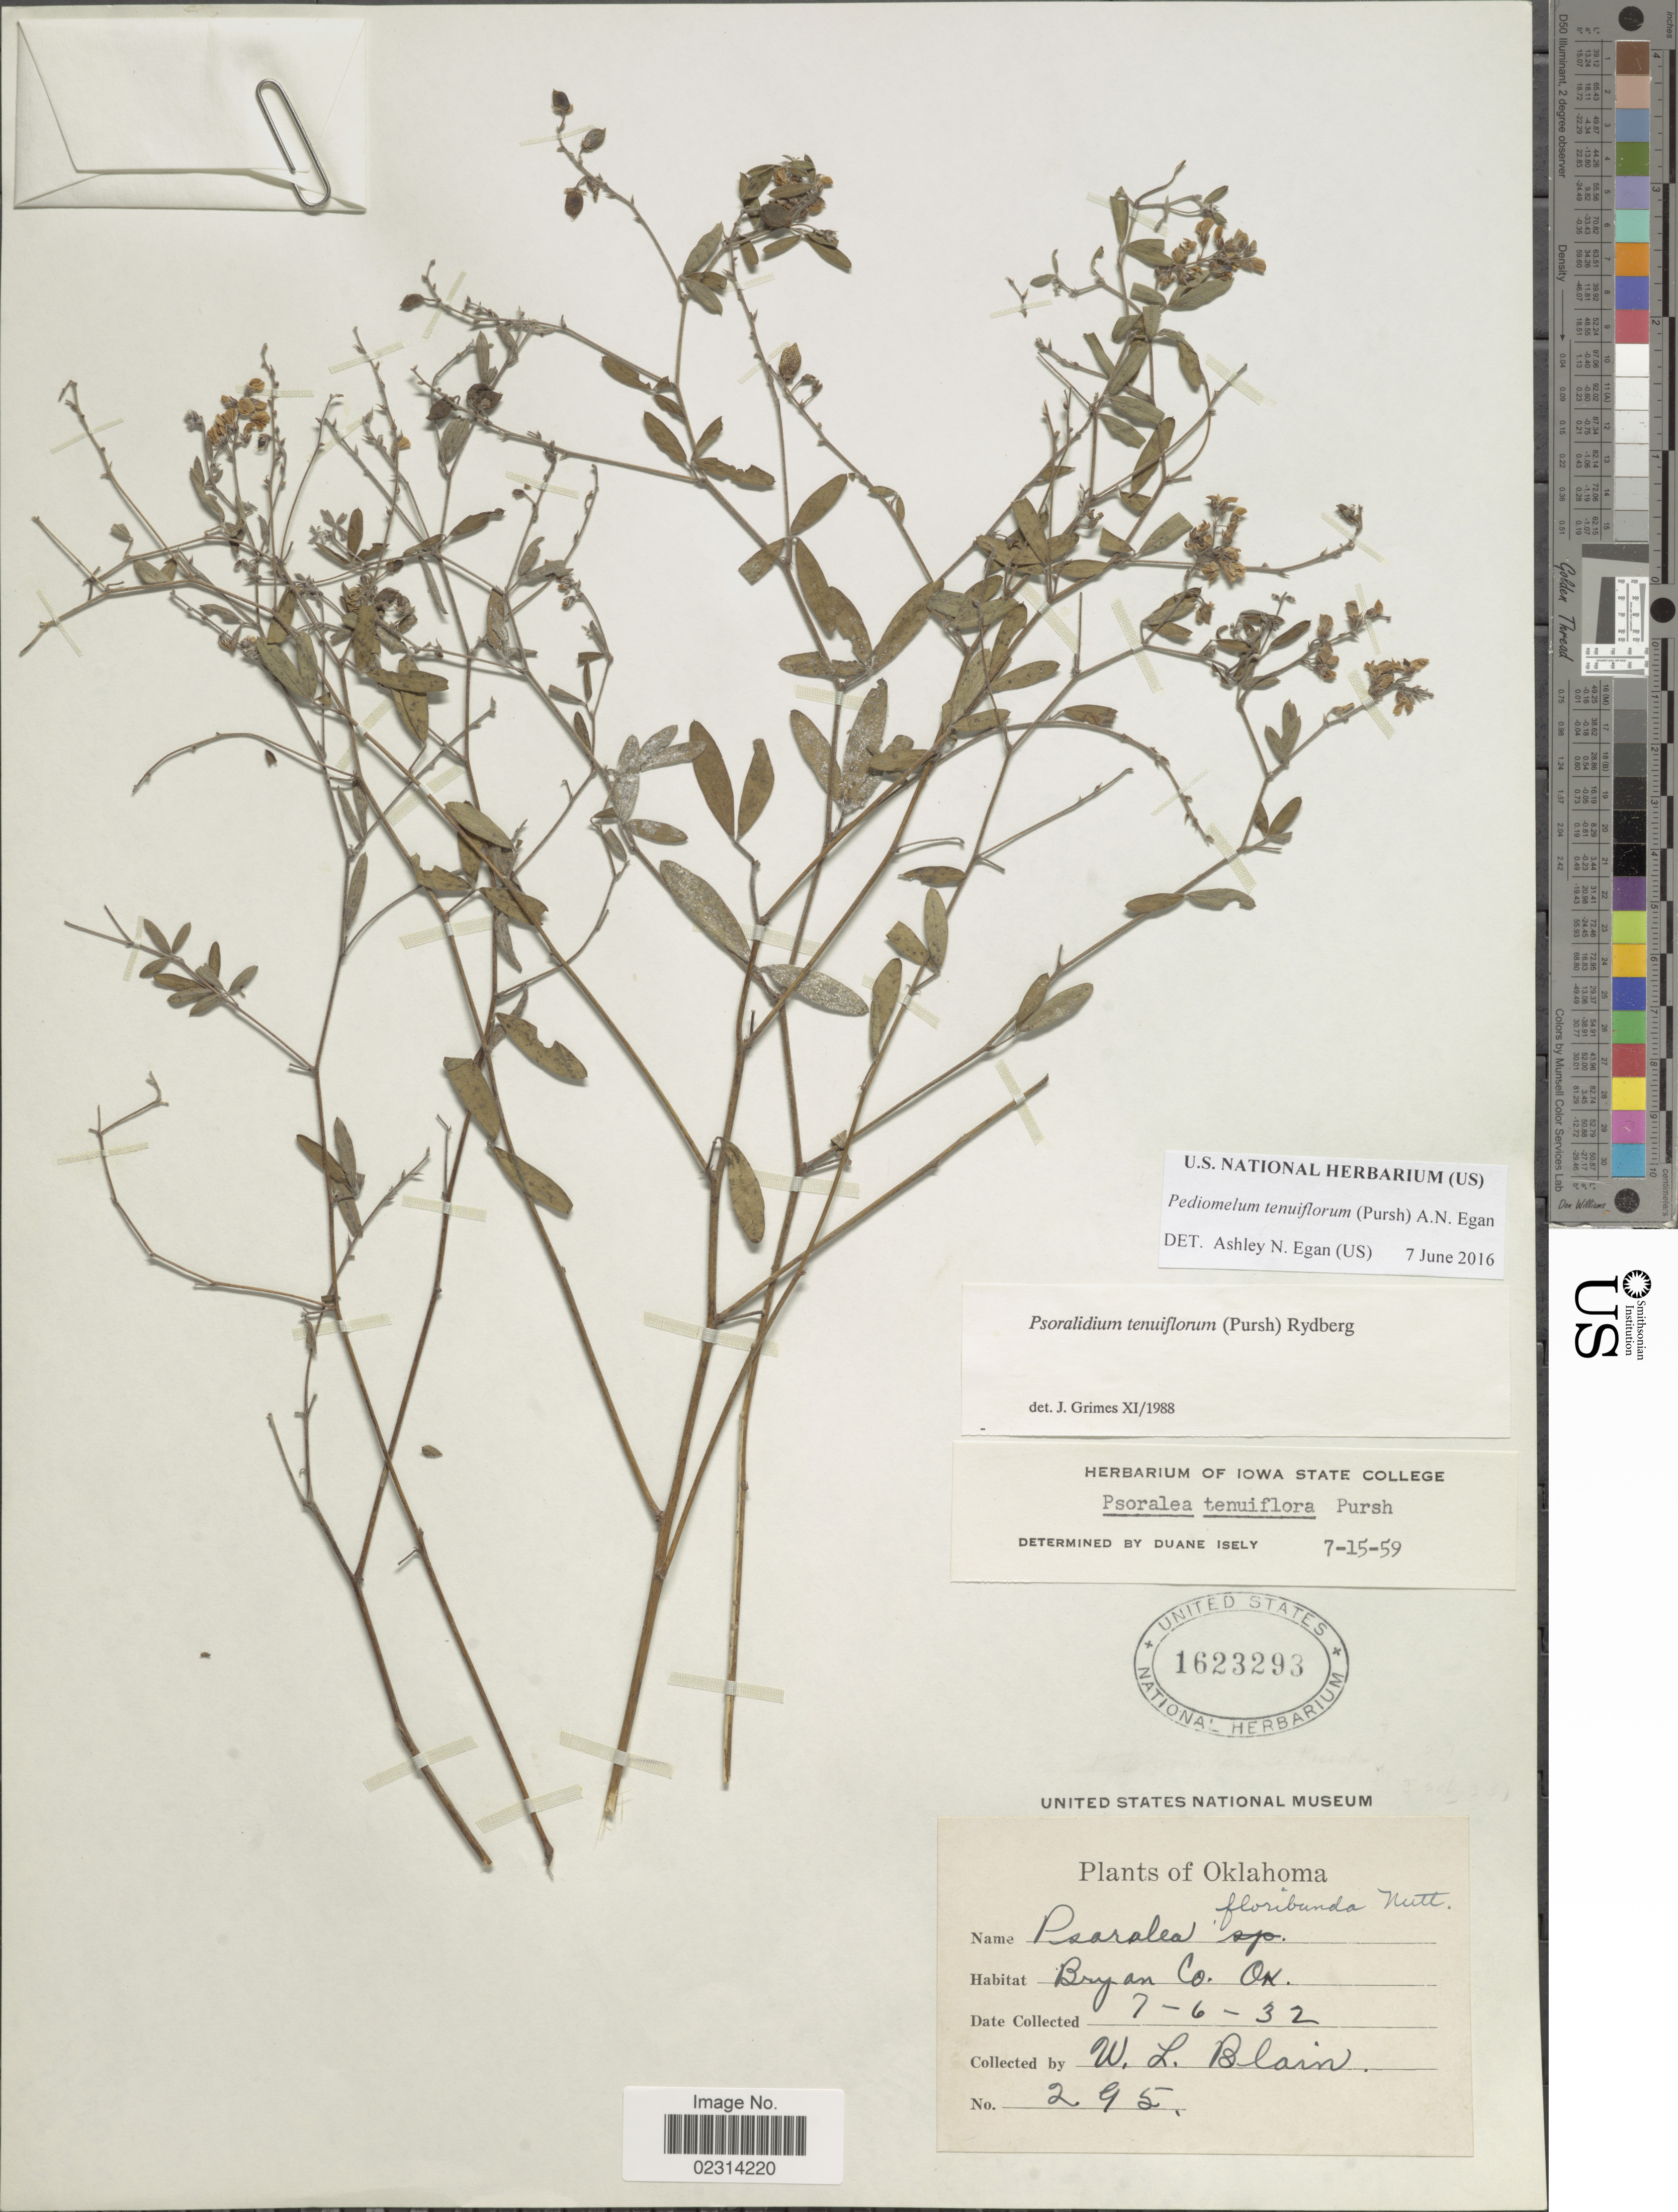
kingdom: Plantae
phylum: Tracheophyta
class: Magnoliopsida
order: Fabales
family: Fabaceae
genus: Psoralidium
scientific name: Psoralidium tenuiflorum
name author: (Pursh) Rydb.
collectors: W. Blain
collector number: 295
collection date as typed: Transcribed d/m/y: 6/7/32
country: United States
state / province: Oklahoma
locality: Bryan Co.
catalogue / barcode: US 1623293